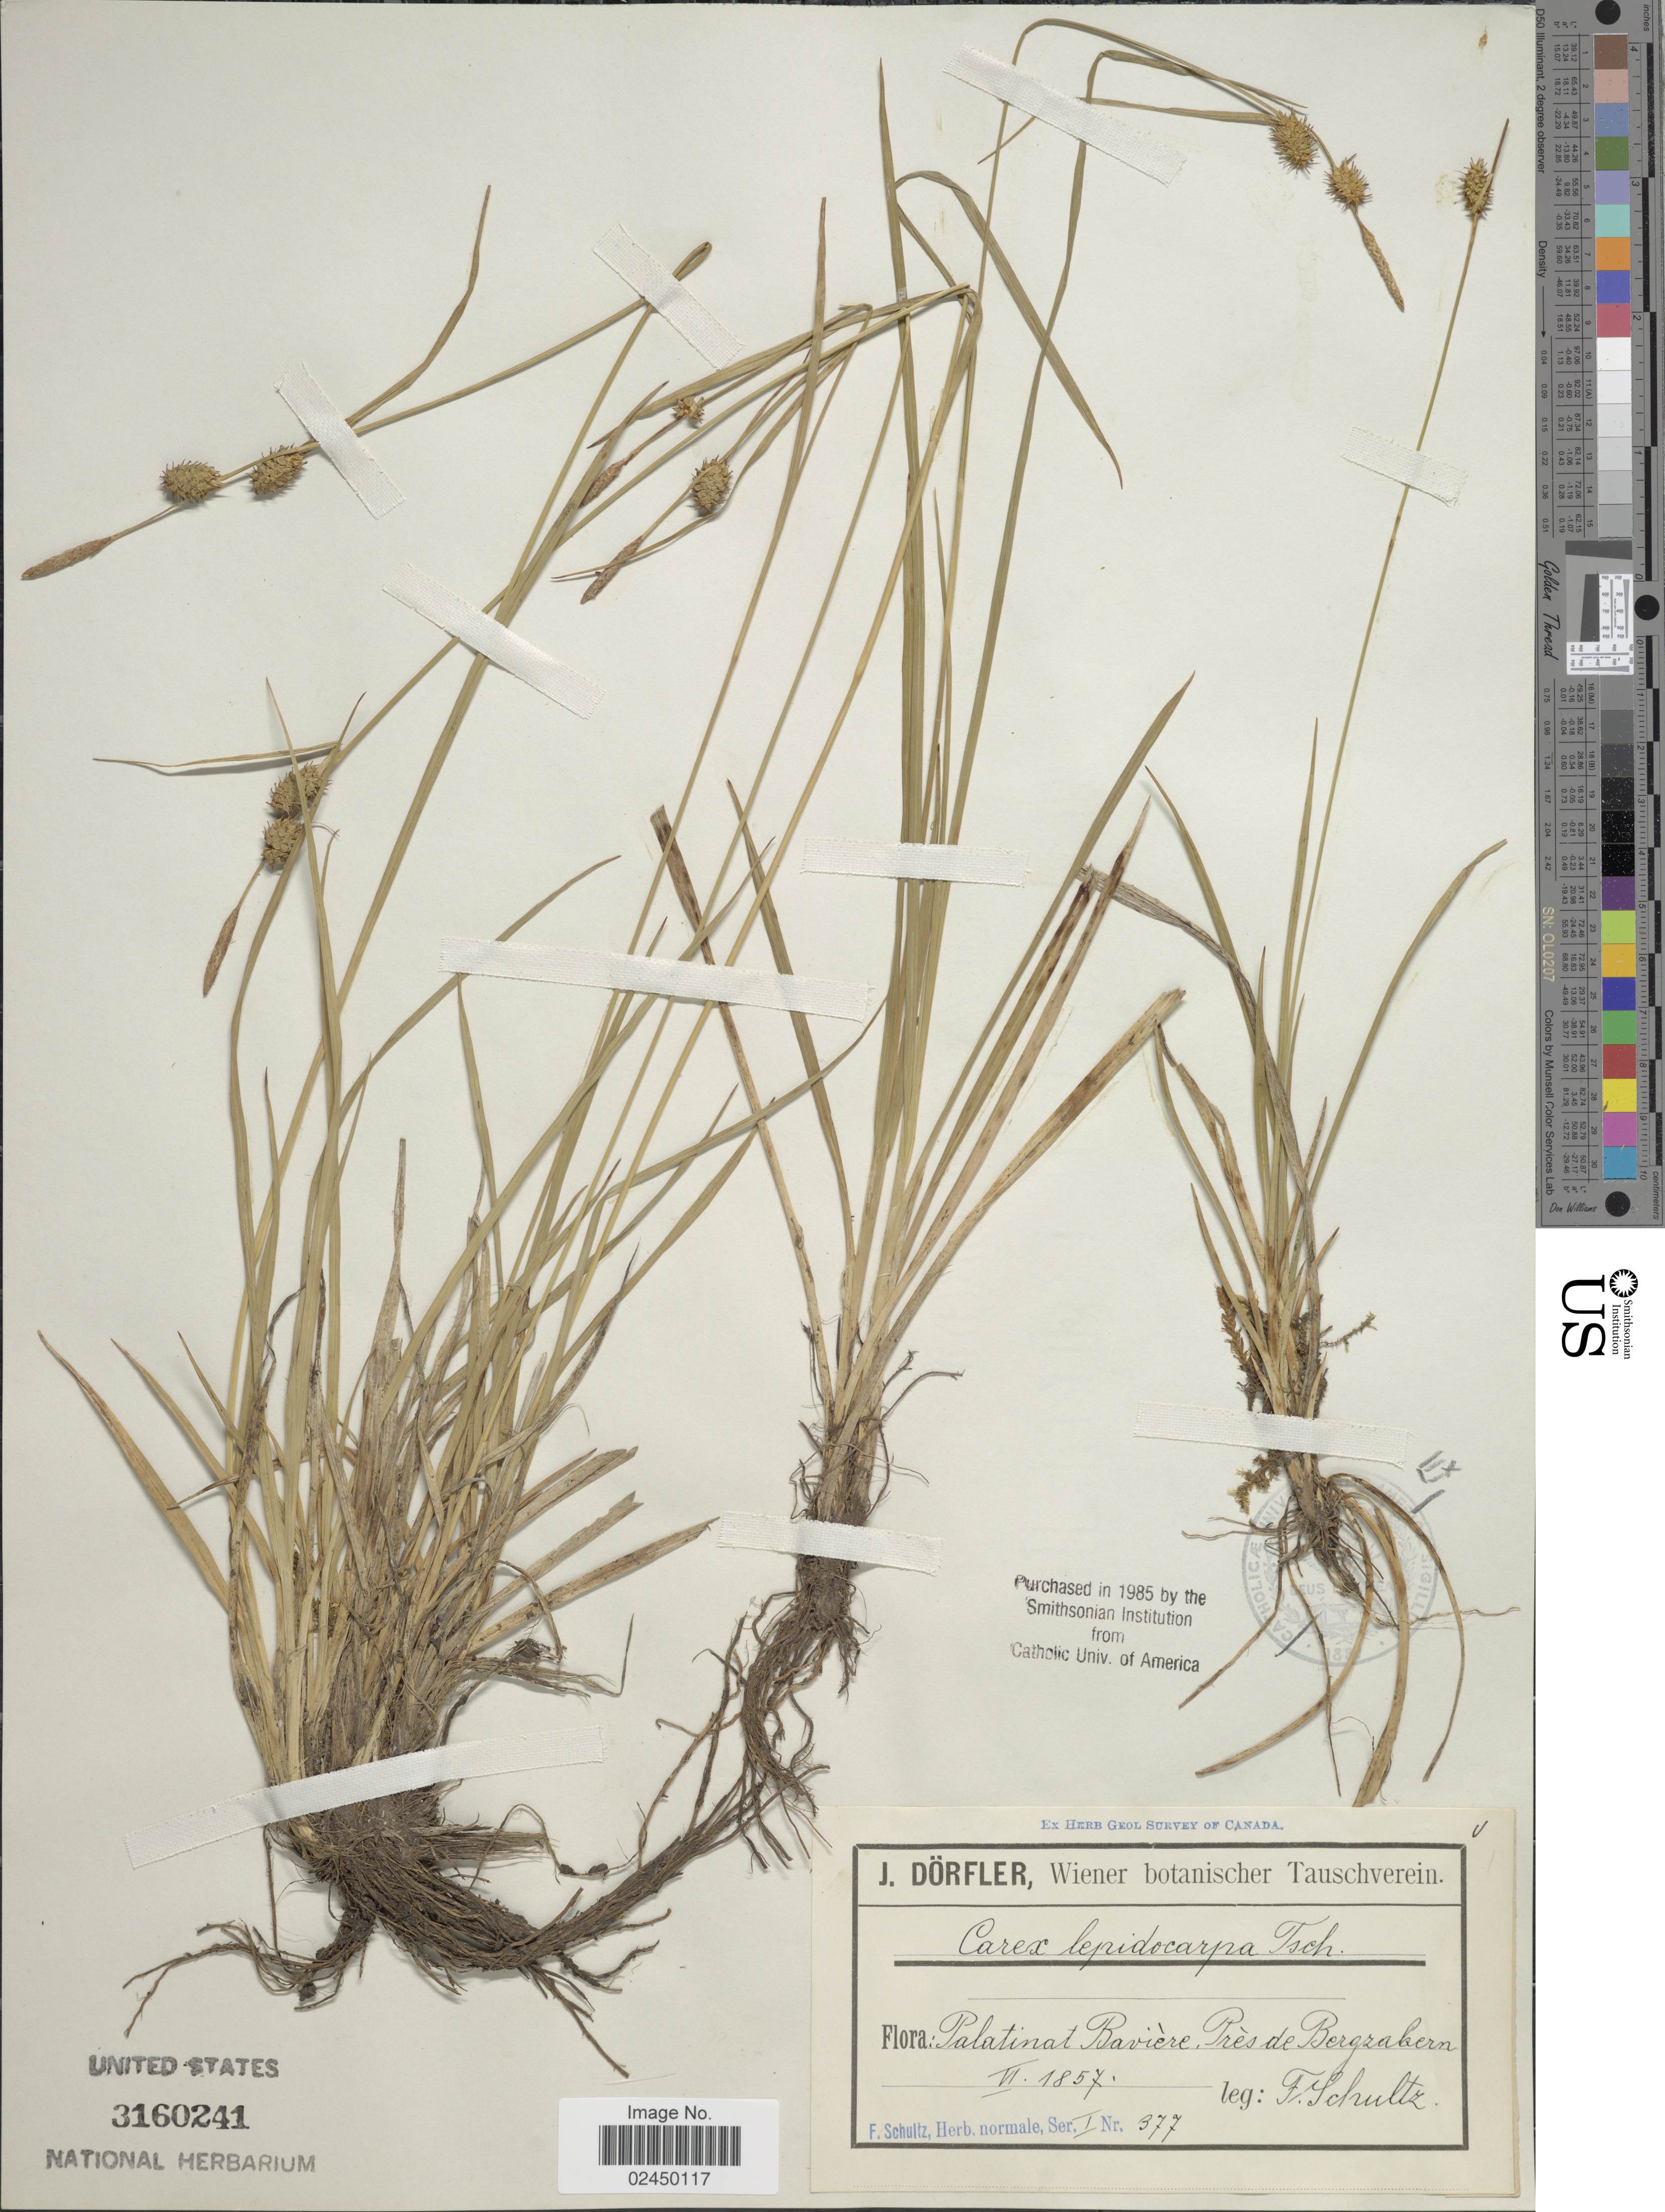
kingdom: Plantae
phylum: Tracheophyta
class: Liliopsida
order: Poales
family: Cyperaceae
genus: Carex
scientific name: Carex lepidocarpa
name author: Tausch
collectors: F. Schultz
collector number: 377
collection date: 1857-06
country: Germany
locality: Palatinat Bavière; Près de Bergzabern [interpreted]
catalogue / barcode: US 3160241